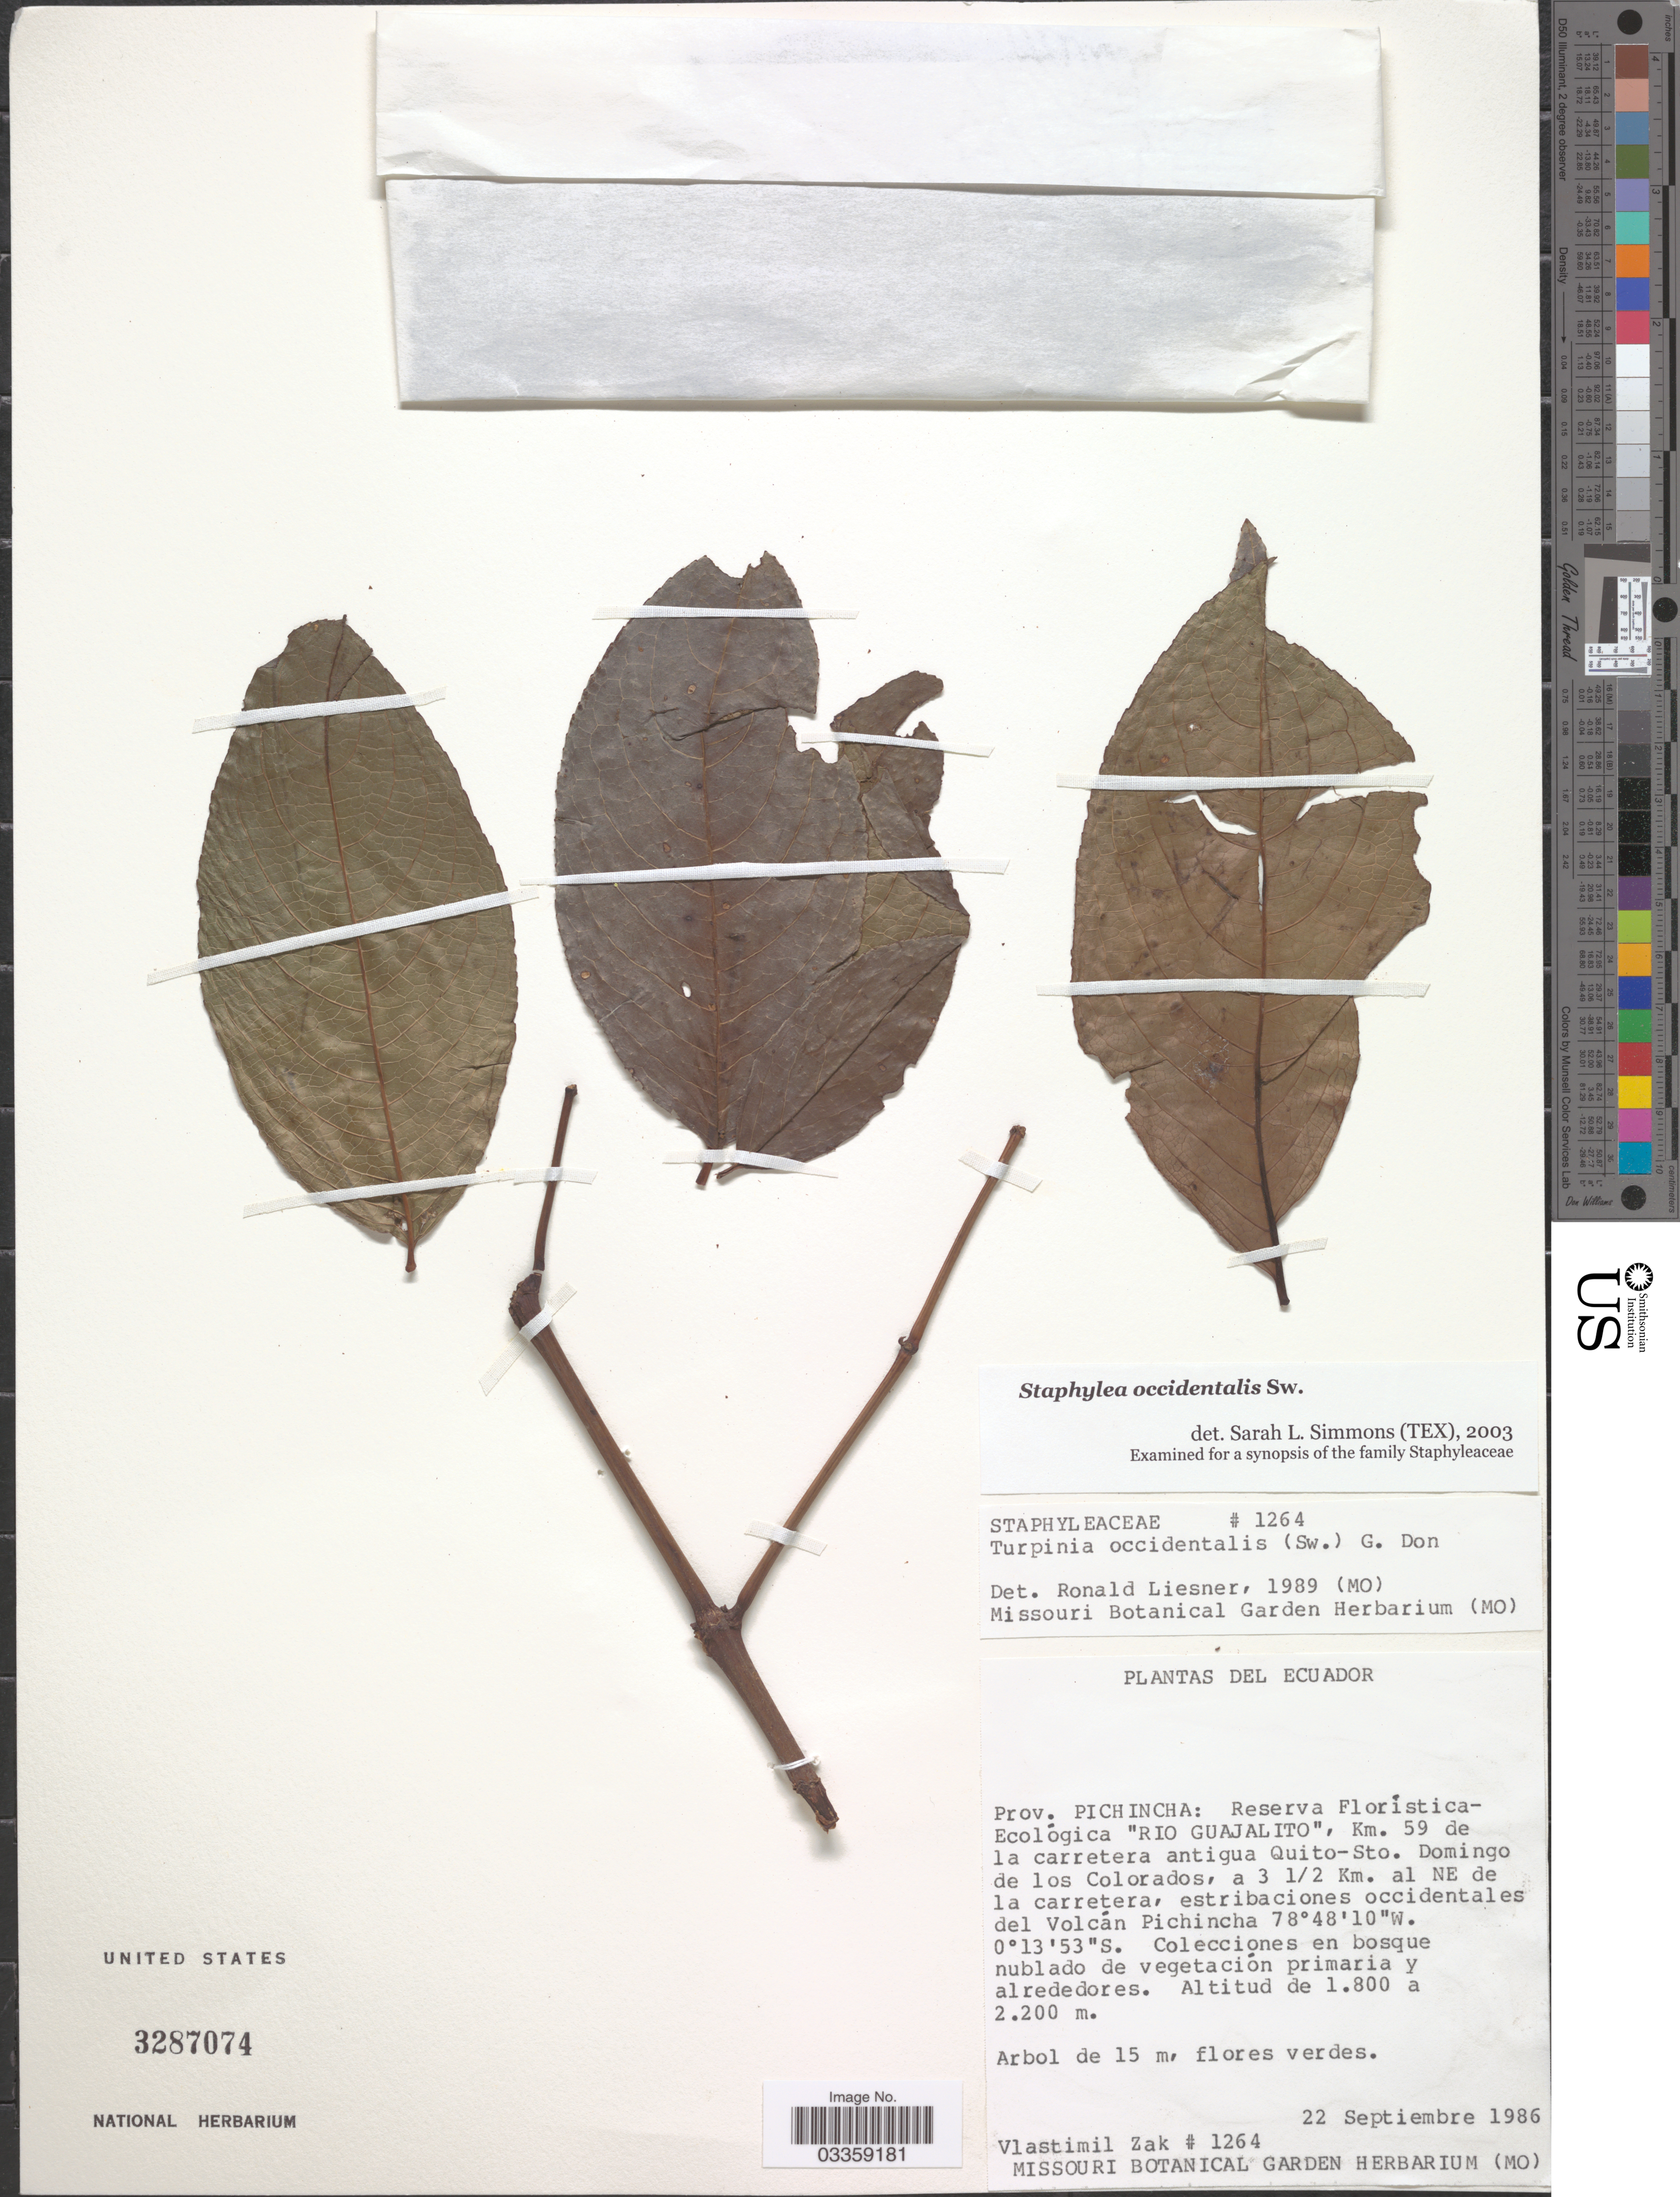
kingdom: Plantae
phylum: Tracheophyta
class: Magnoliopsida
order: Crossosomatales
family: Staphyleaceae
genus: Turpinia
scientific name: Turpinia occidentalis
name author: (Sw.) G. Don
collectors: V. Zak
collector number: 1264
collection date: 1986-09-22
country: Ecuador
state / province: Pichincha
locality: Reserva Florística-Ecológica "Rio Guajalito", Km. 59 de la carretera antigua Quito-Sto. Domingo de los Colorados, a 3 ½ Km. al NE de la carretera, estribaciones occidentales del Volcán Pichincha.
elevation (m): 1800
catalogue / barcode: US 3287074